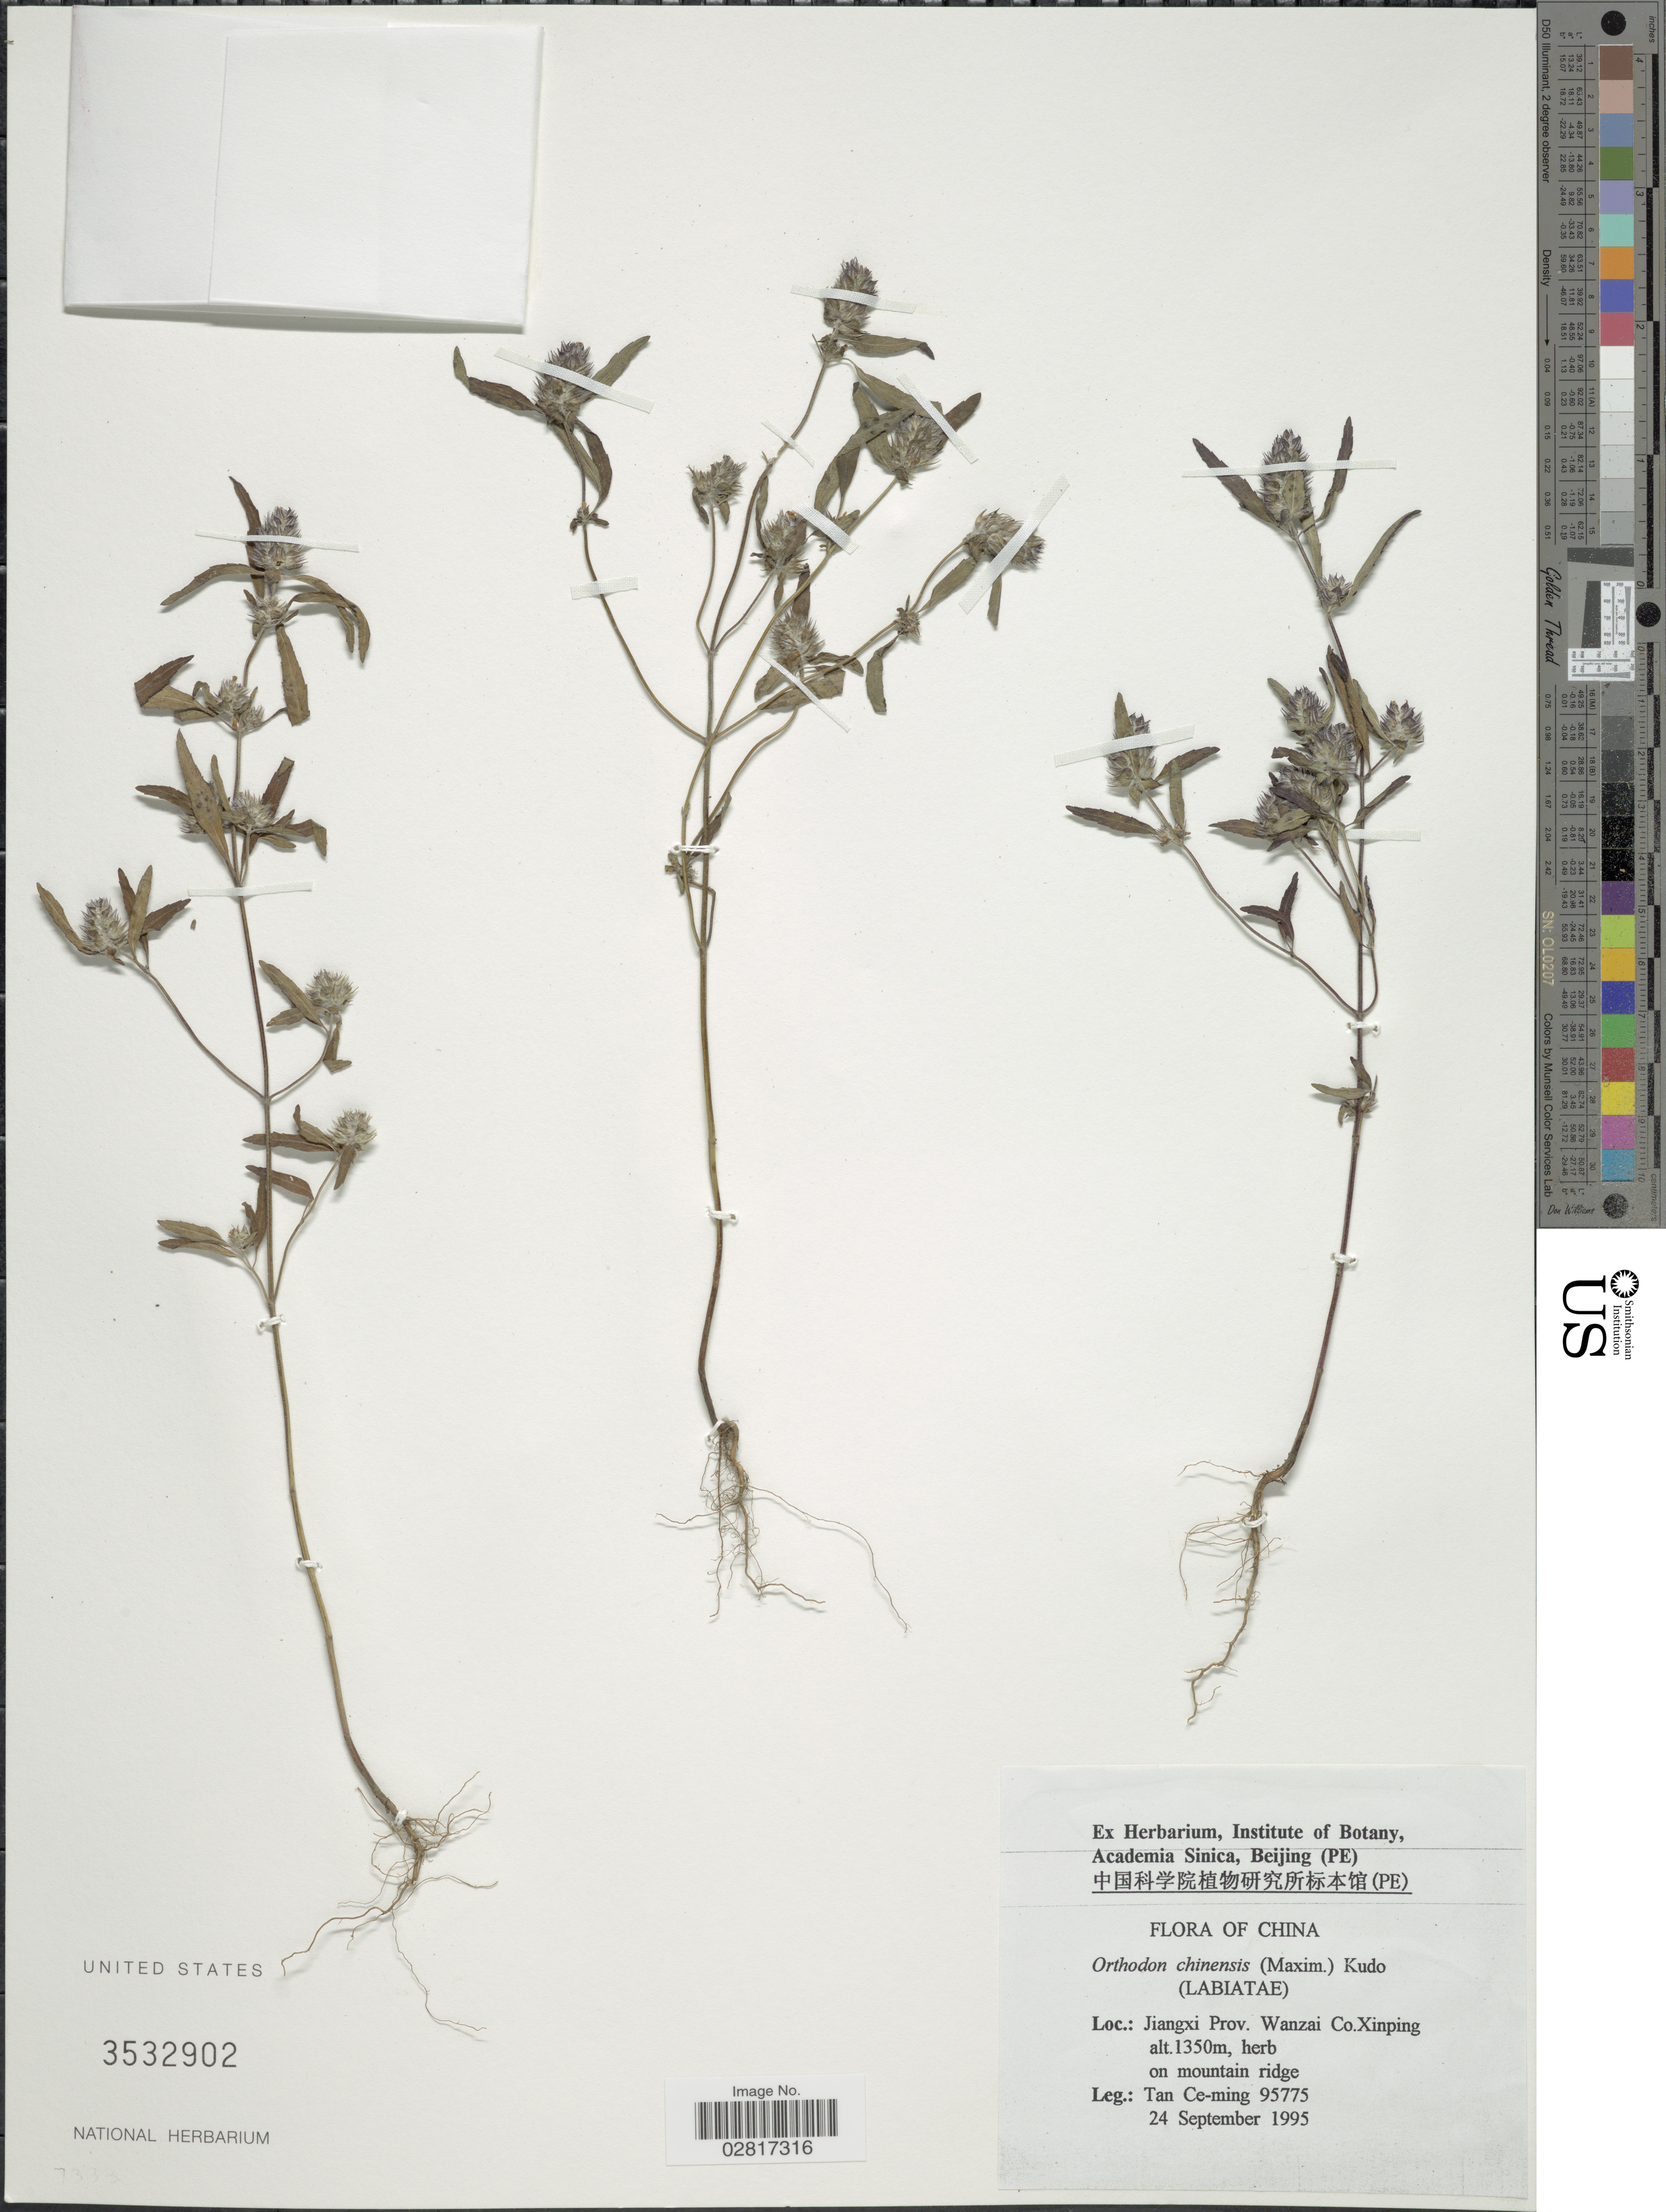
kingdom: Plantae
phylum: Tracheophyta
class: Magnoliopsida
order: Lamiales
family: Lamiaceae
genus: Mosla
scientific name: Mosla chinensis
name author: Maxim.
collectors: T. Ce-ming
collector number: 95775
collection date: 1955-09-24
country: China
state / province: Jiangxi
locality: Wanzai Co. Xinping.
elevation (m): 1350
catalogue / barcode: US 3532902